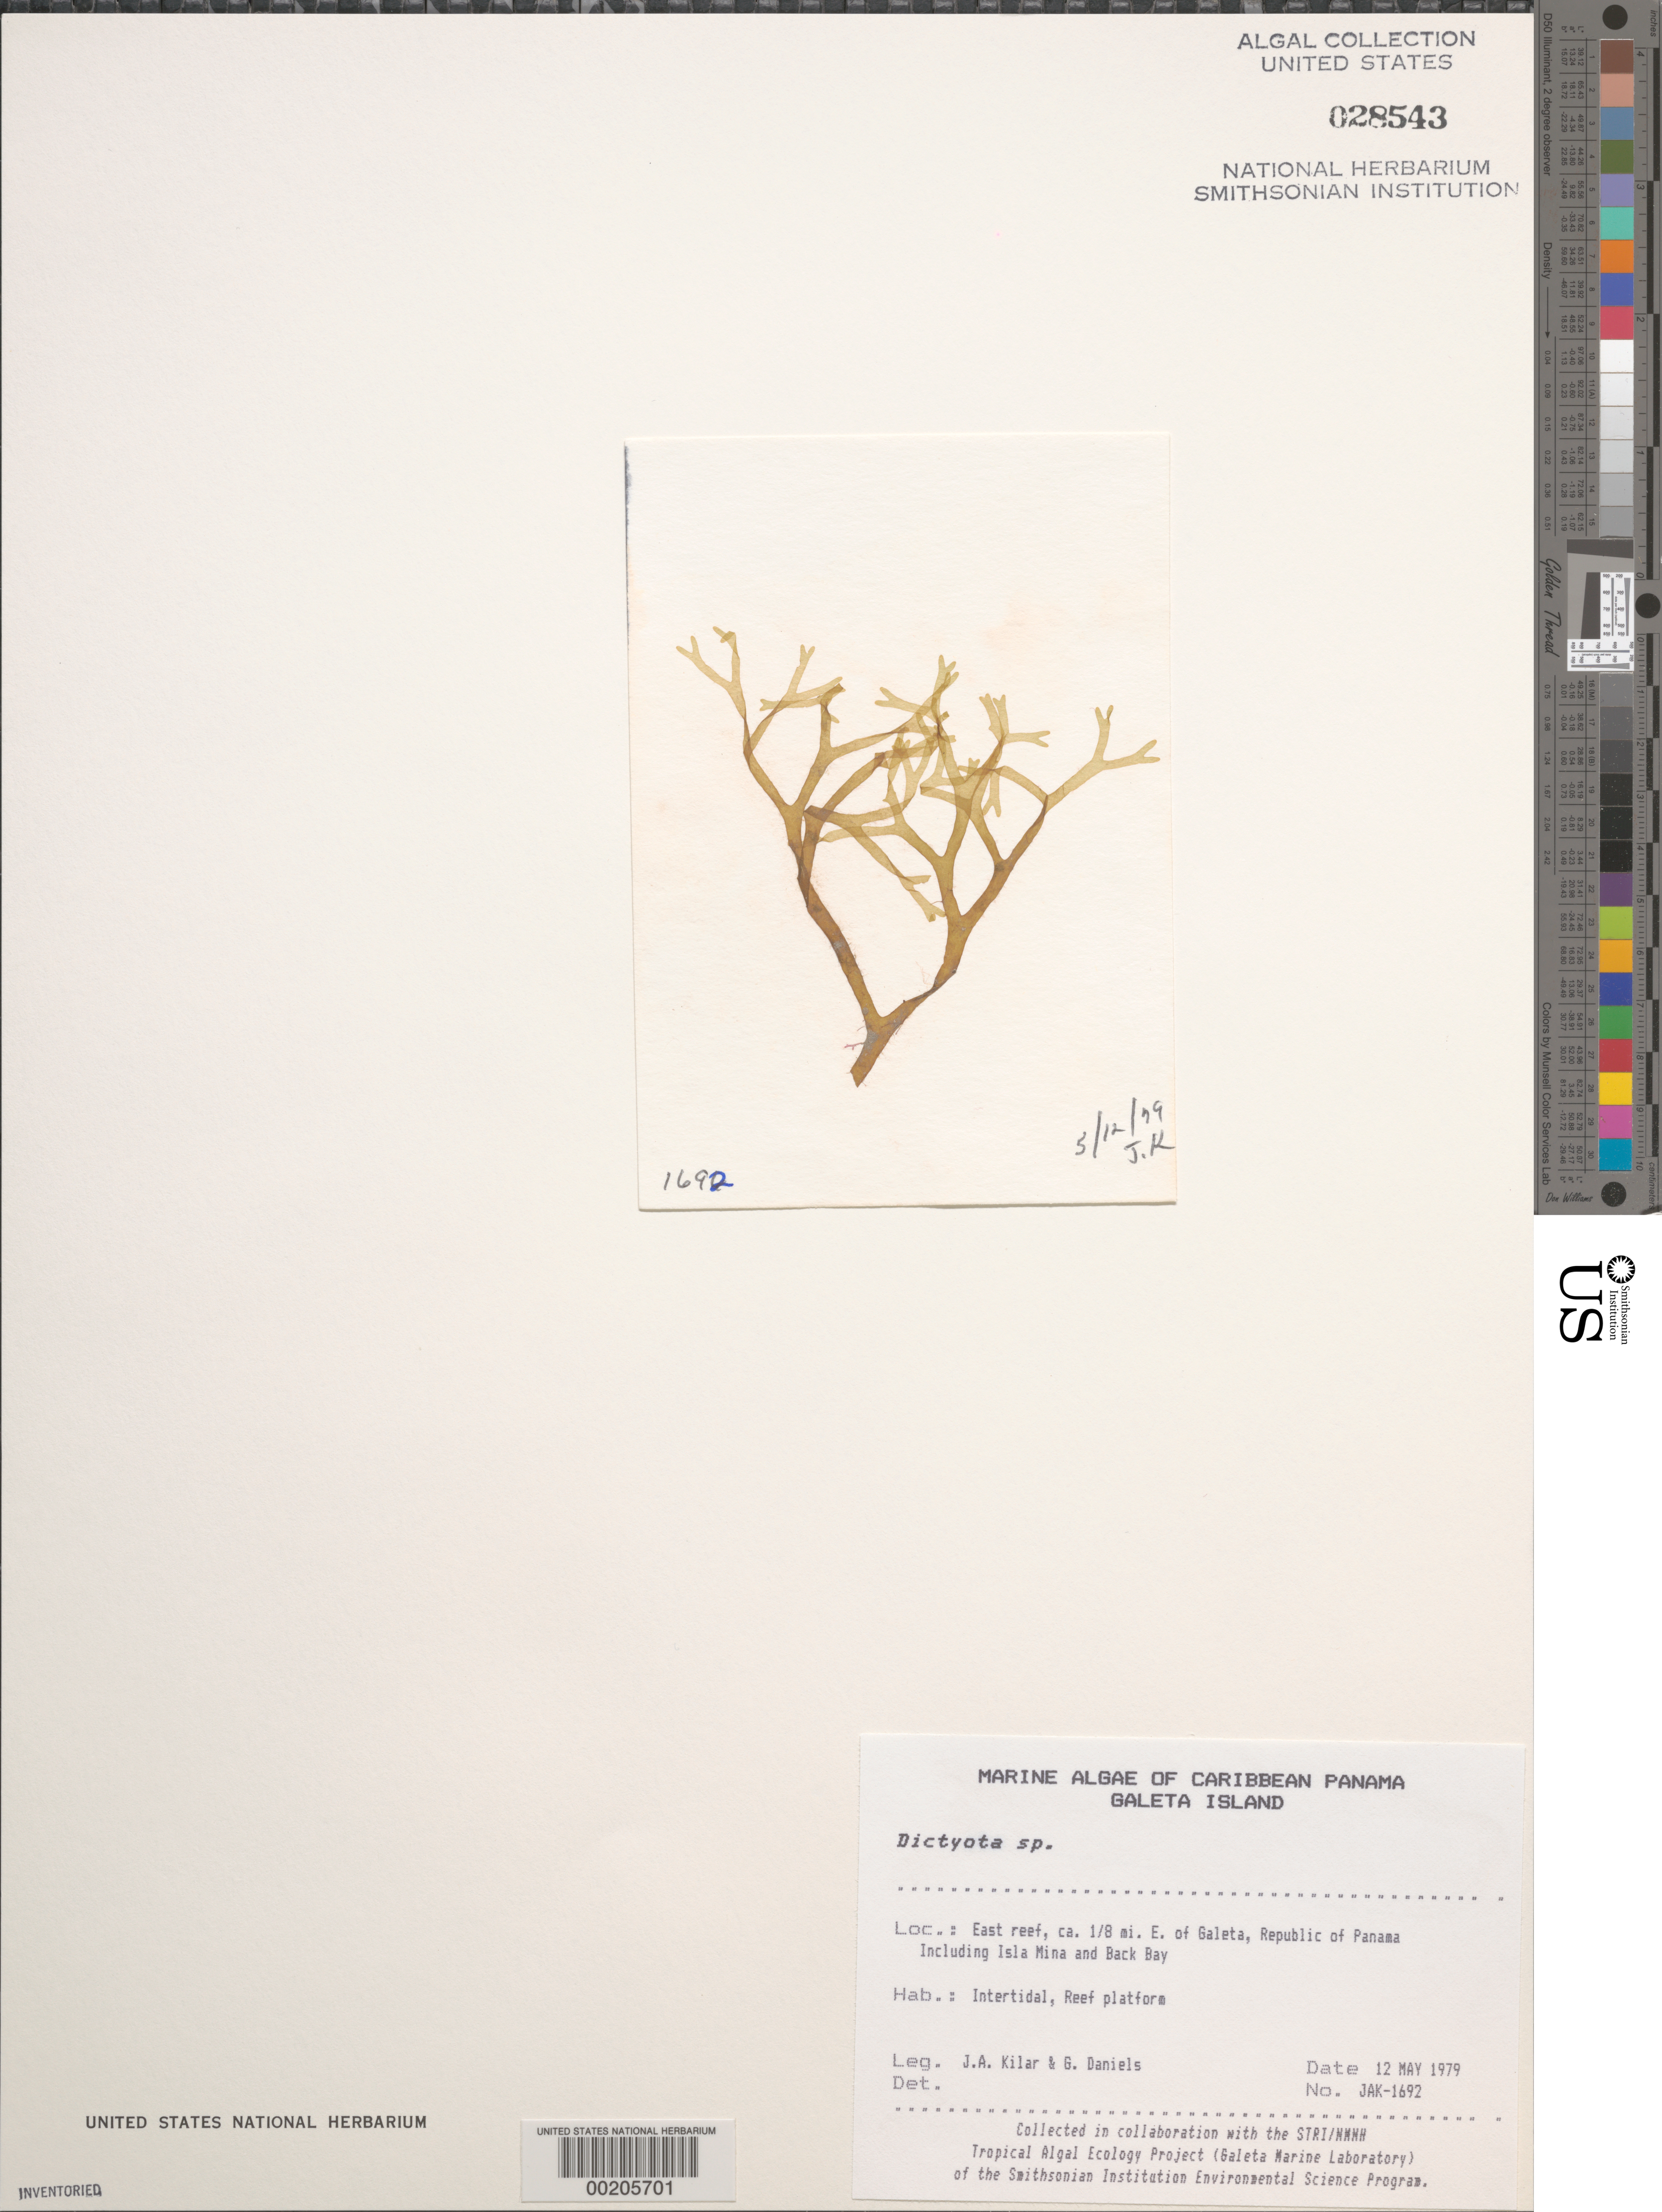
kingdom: Chromista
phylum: Ochrophyta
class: Phaeophyceae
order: Dictyotales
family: Dictyotaceae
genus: Dictyota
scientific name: Dictyota sp.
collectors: J. A. Kilar & G. S. Daniels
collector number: JAK-1692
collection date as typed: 12 May 1979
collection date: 1979-05-12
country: Panama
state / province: Colón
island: Galeta Island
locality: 1/8th mile east of Galeta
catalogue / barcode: US 28543